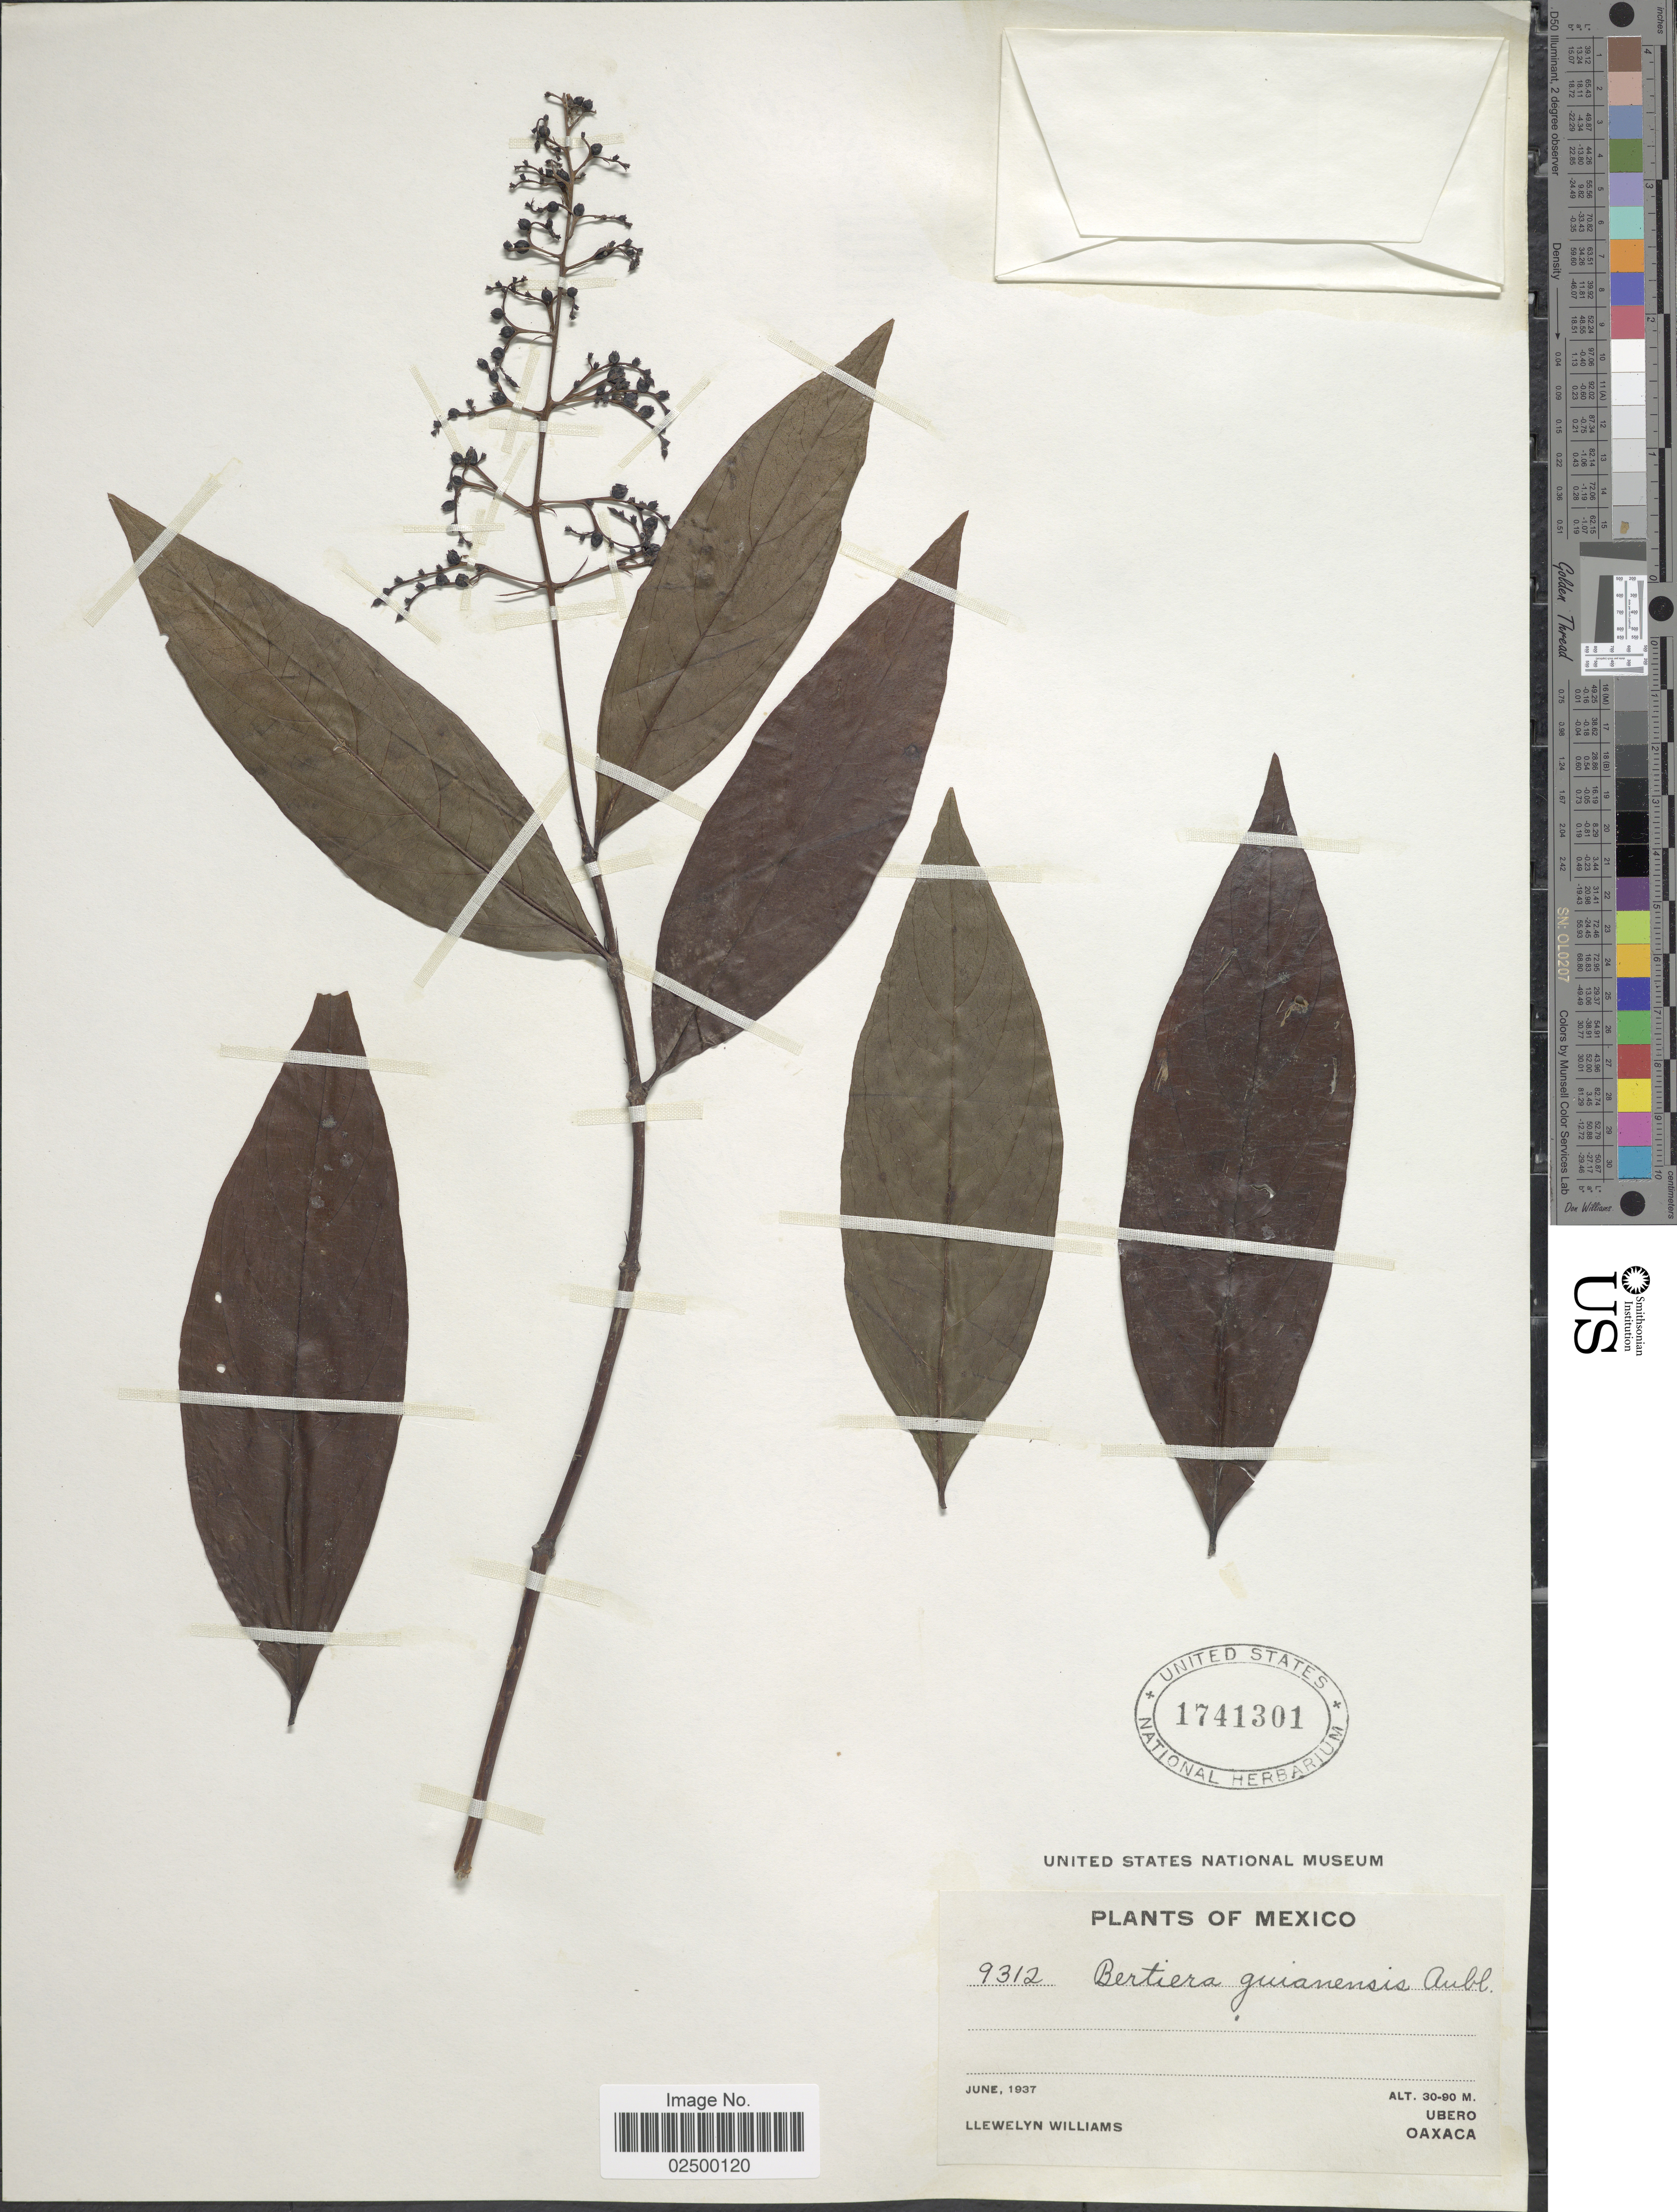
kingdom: Plantae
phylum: Tracheophyta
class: Magnoliopsida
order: Gentianales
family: Rubiaceae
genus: Bertiera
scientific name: Bertiera guianensis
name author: Aubl.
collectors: Ll. Williams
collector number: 9312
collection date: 1937-06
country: Mexico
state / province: Oaxaca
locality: Ubero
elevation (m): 30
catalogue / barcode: US 1741301